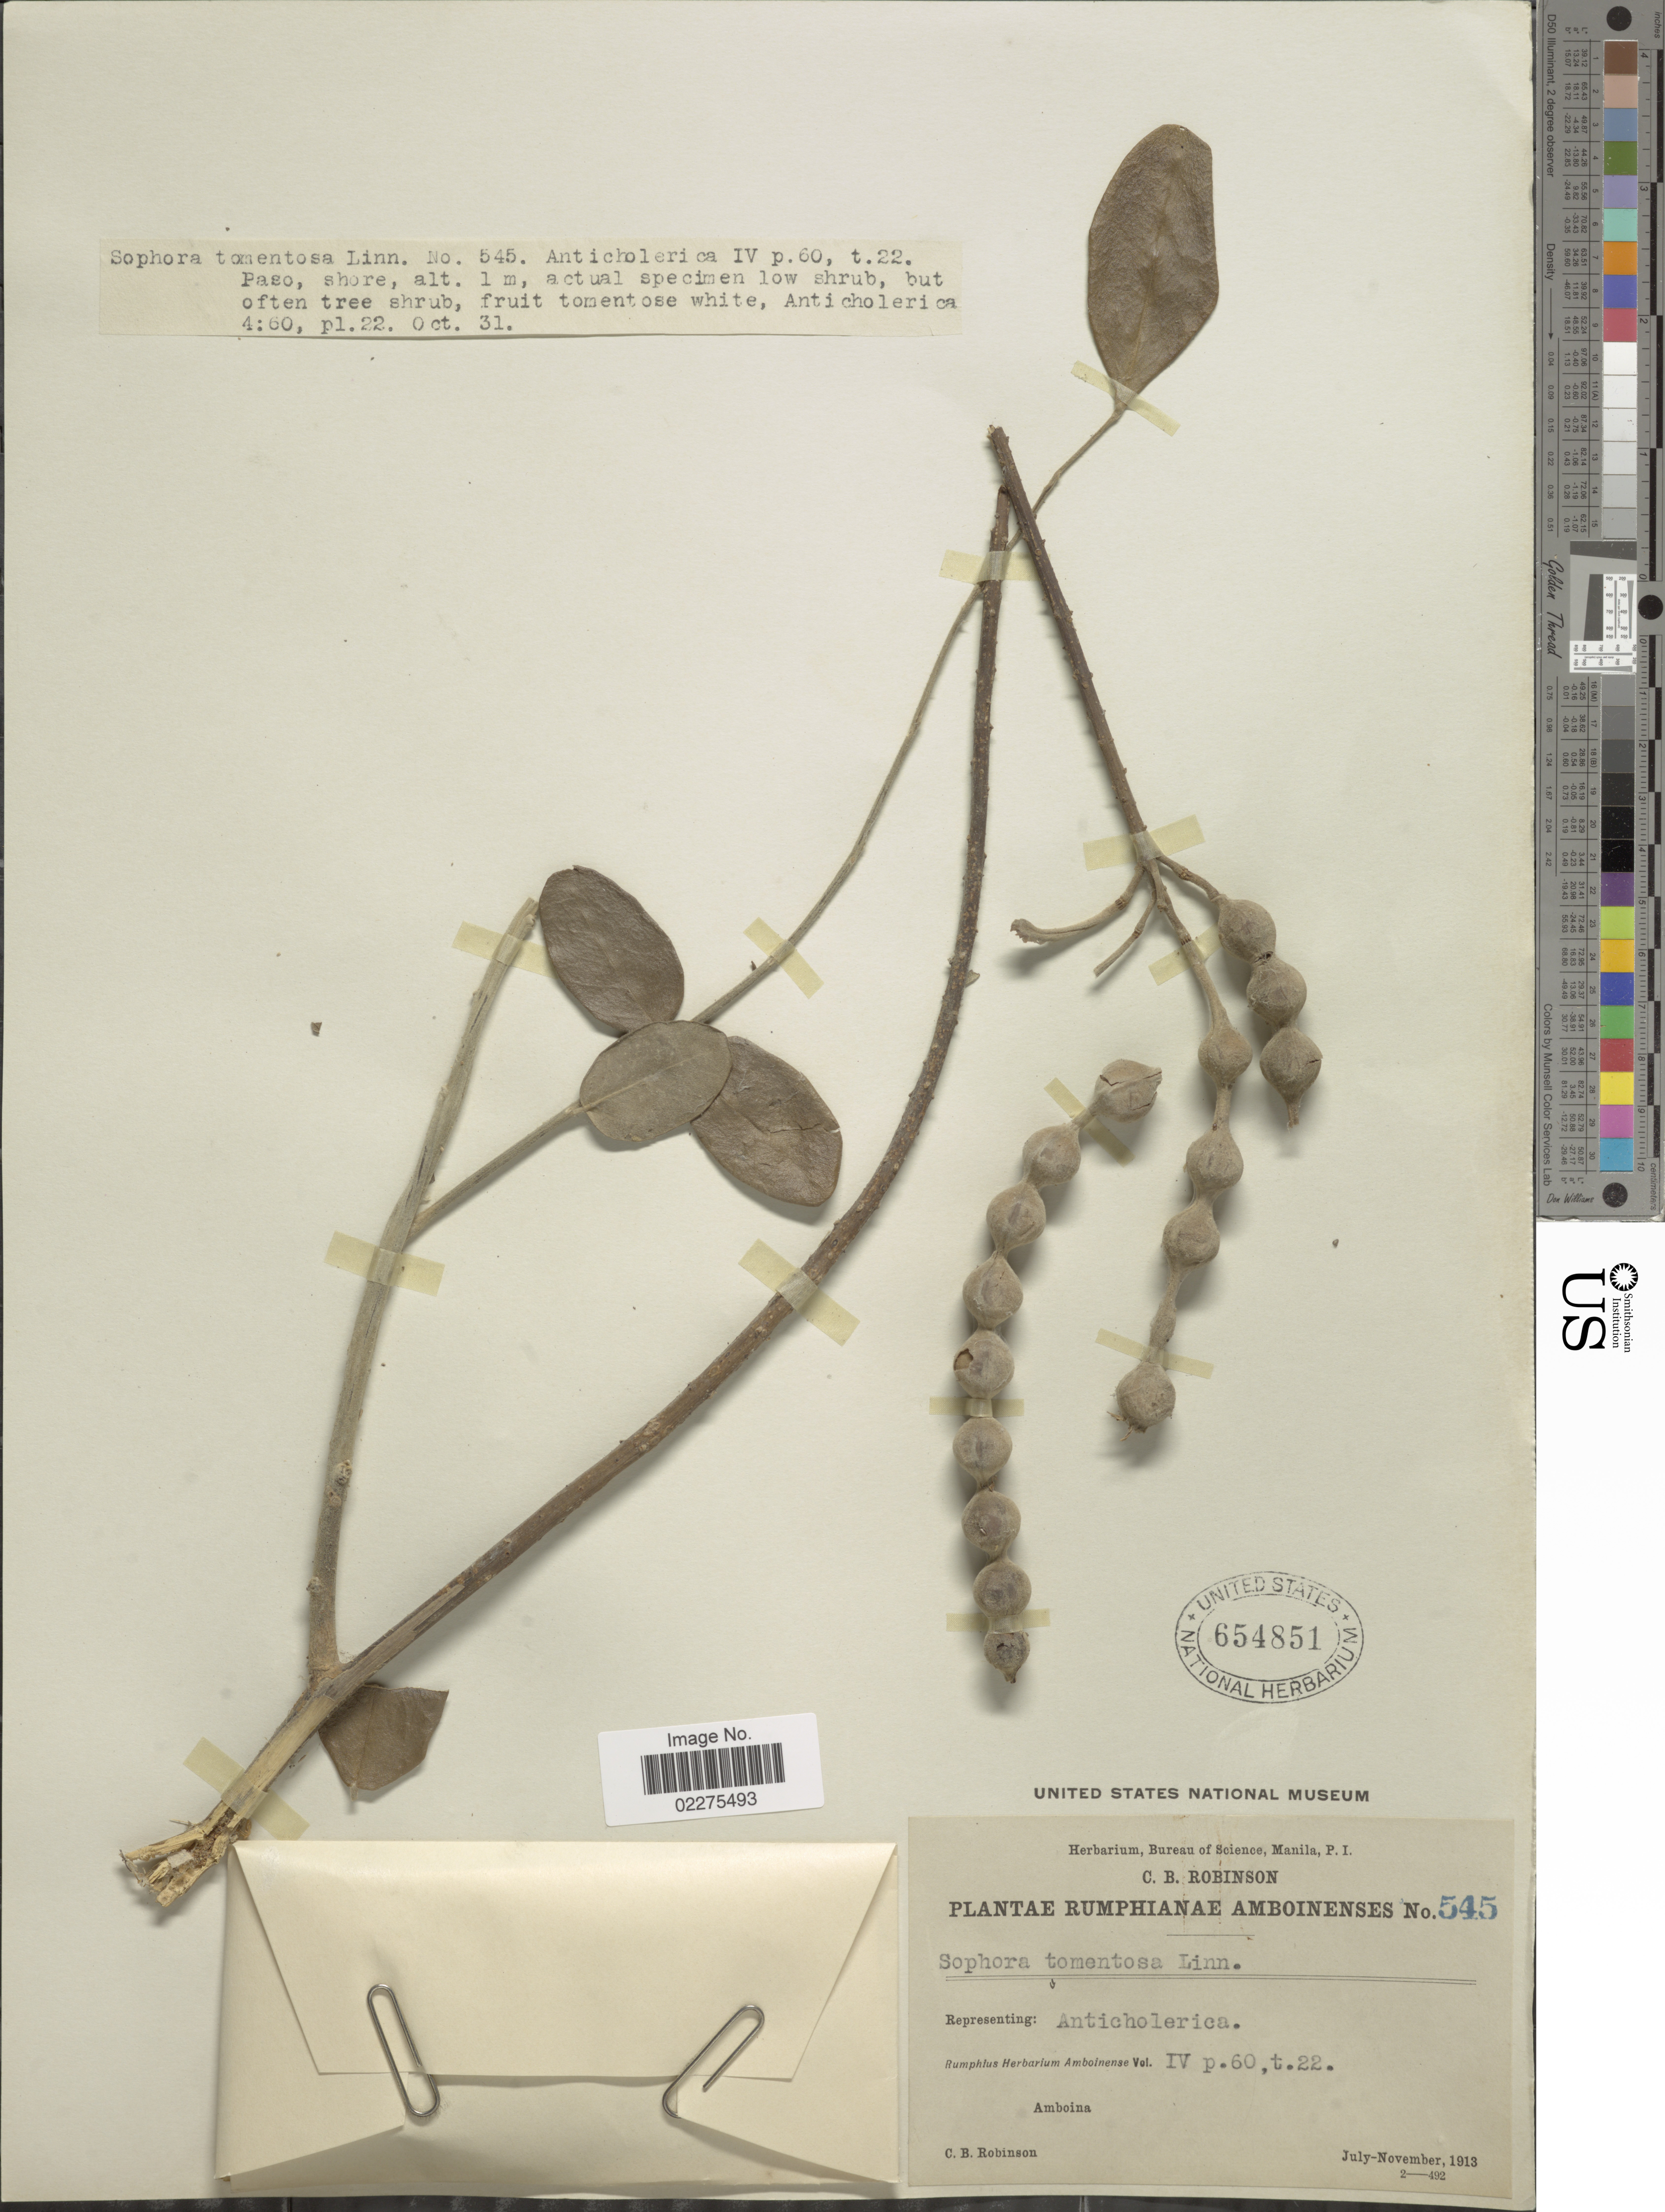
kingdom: Plantae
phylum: Tracheophyta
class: Magnoliopsida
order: Fabales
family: Fabaceae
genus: Sophora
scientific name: Sophora tomentosa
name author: L.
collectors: C. Robinson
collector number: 545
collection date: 1913-10-31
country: Indonesia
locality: Rumphianae Amboinenses. Amboina. Paso shore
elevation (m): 1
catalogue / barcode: US 654851